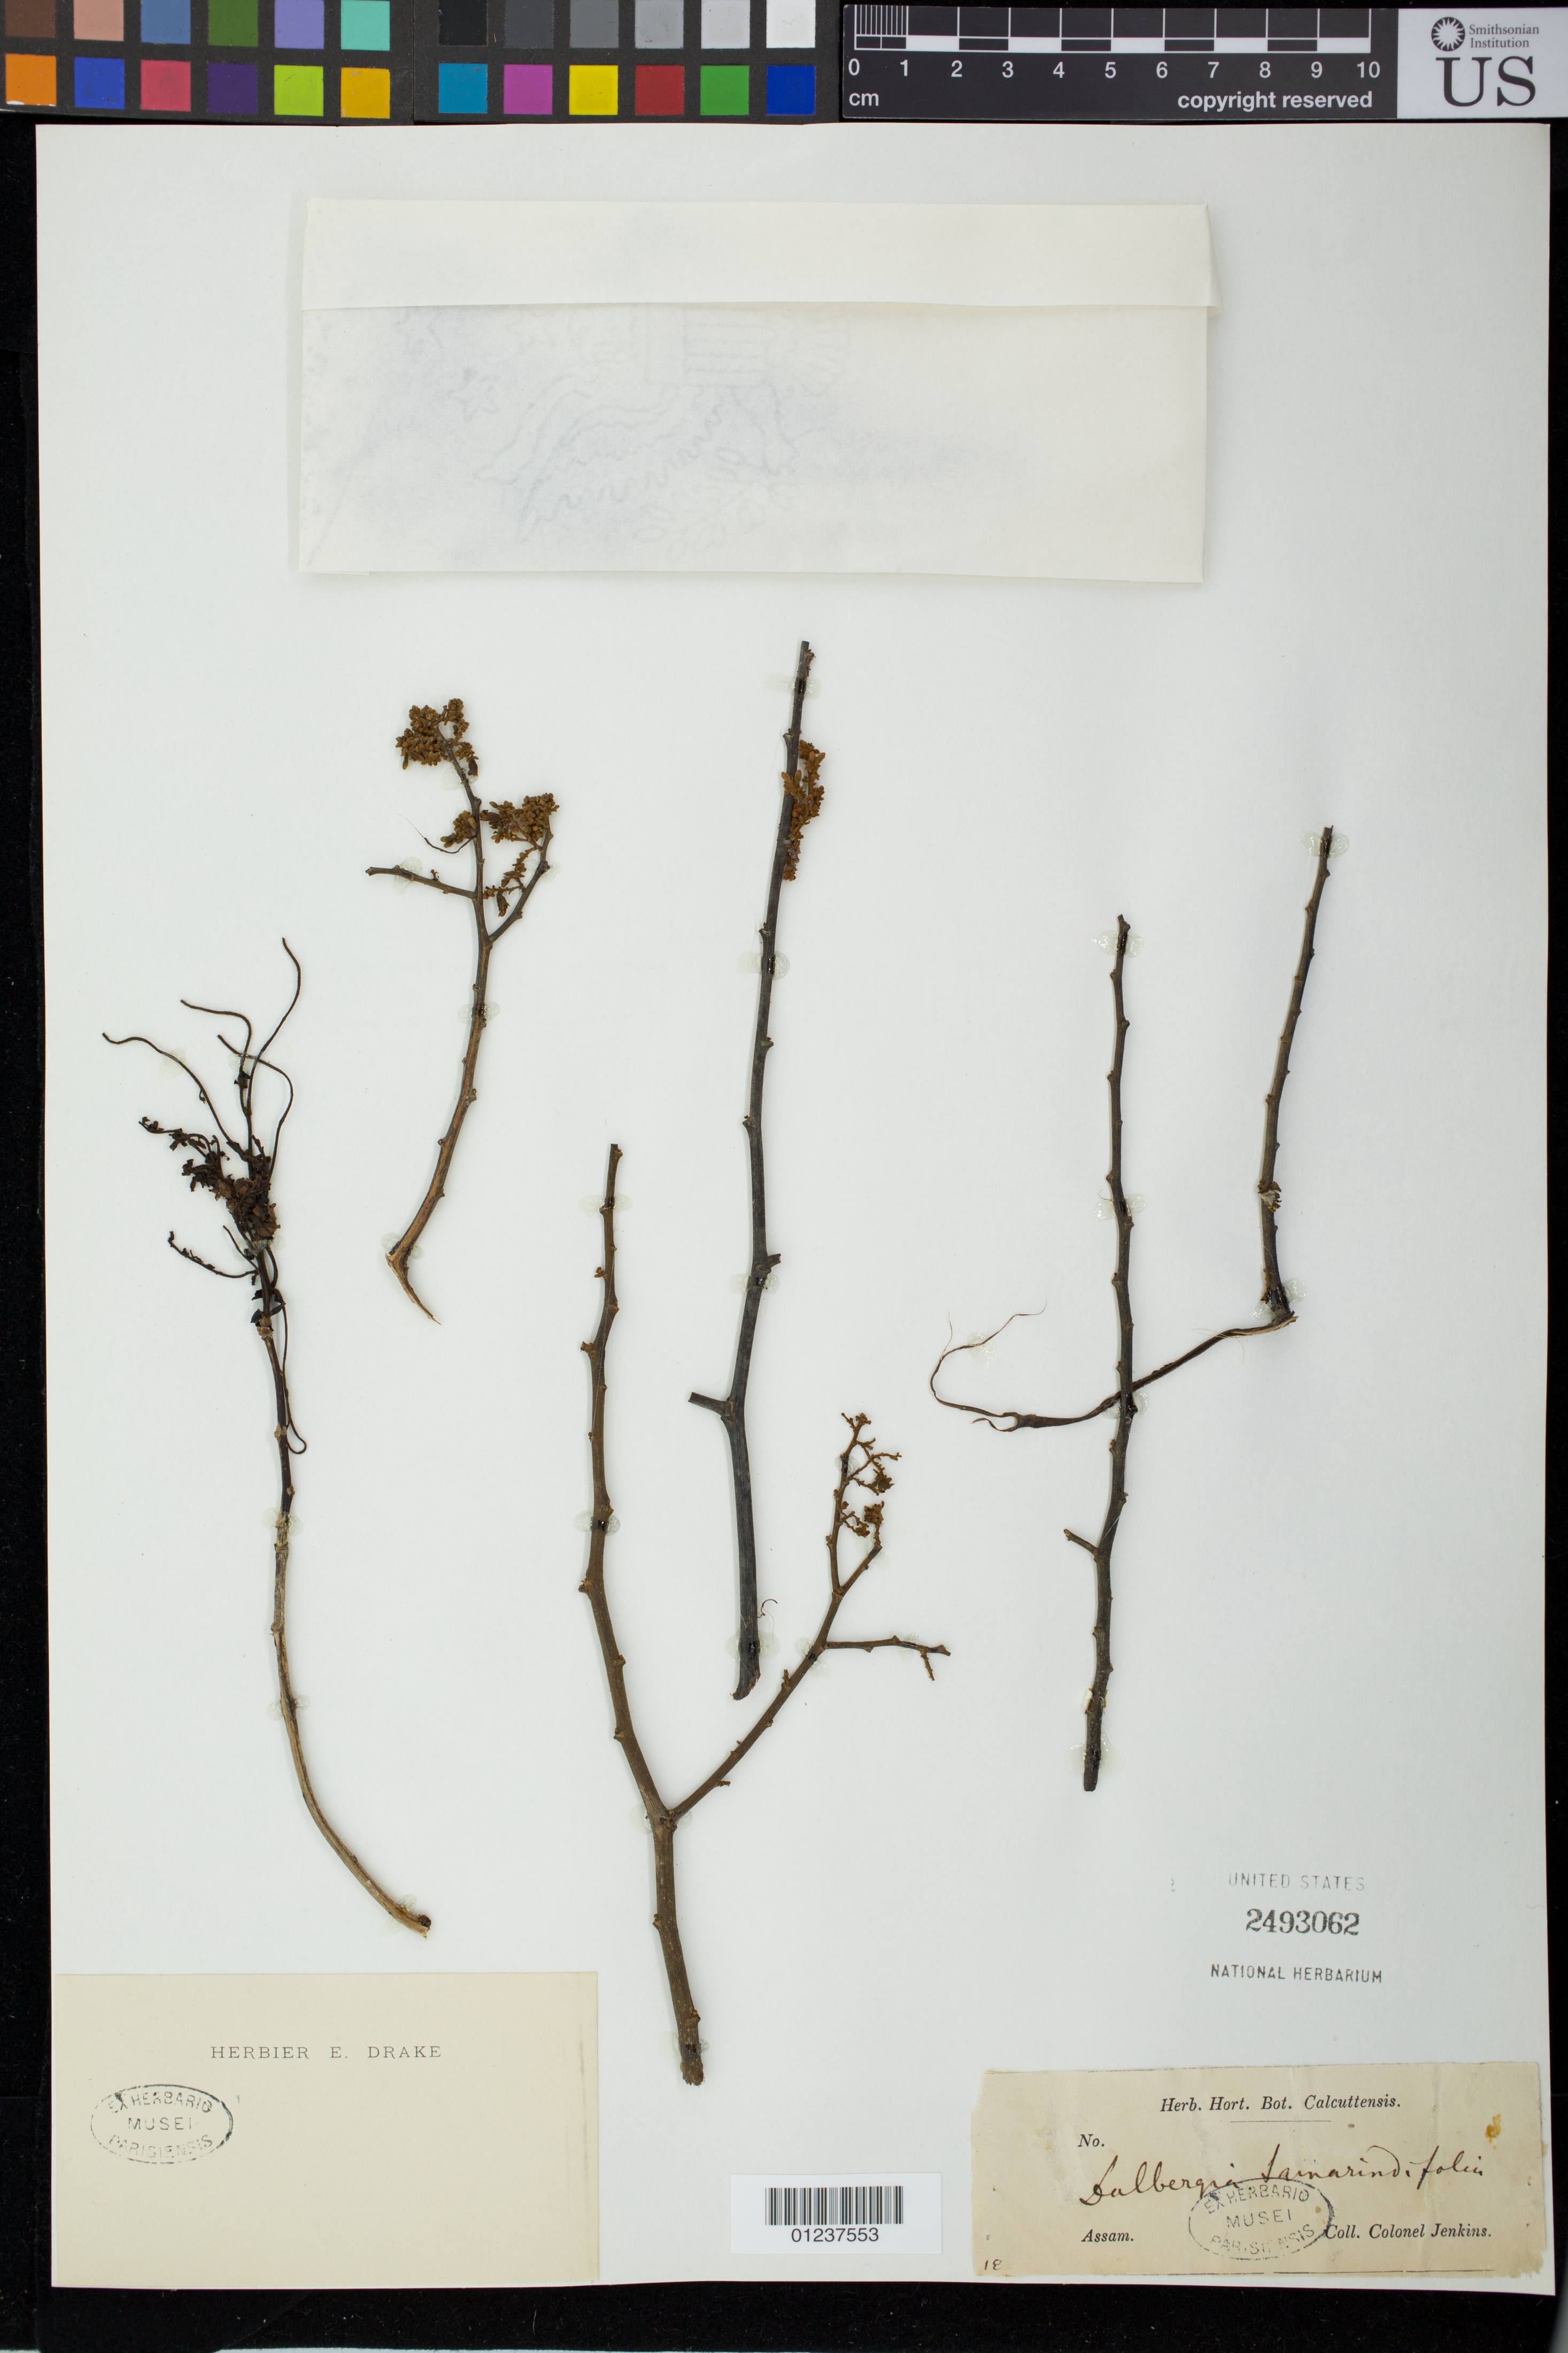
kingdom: Plantae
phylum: Tracheophyta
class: Magnoliopsida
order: Fabales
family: Fabaceae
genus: Dalbergia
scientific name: Dalbergia pinnata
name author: (Lour.) Prain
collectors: -. Jenkins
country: India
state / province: Assam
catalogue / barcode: US 2493062